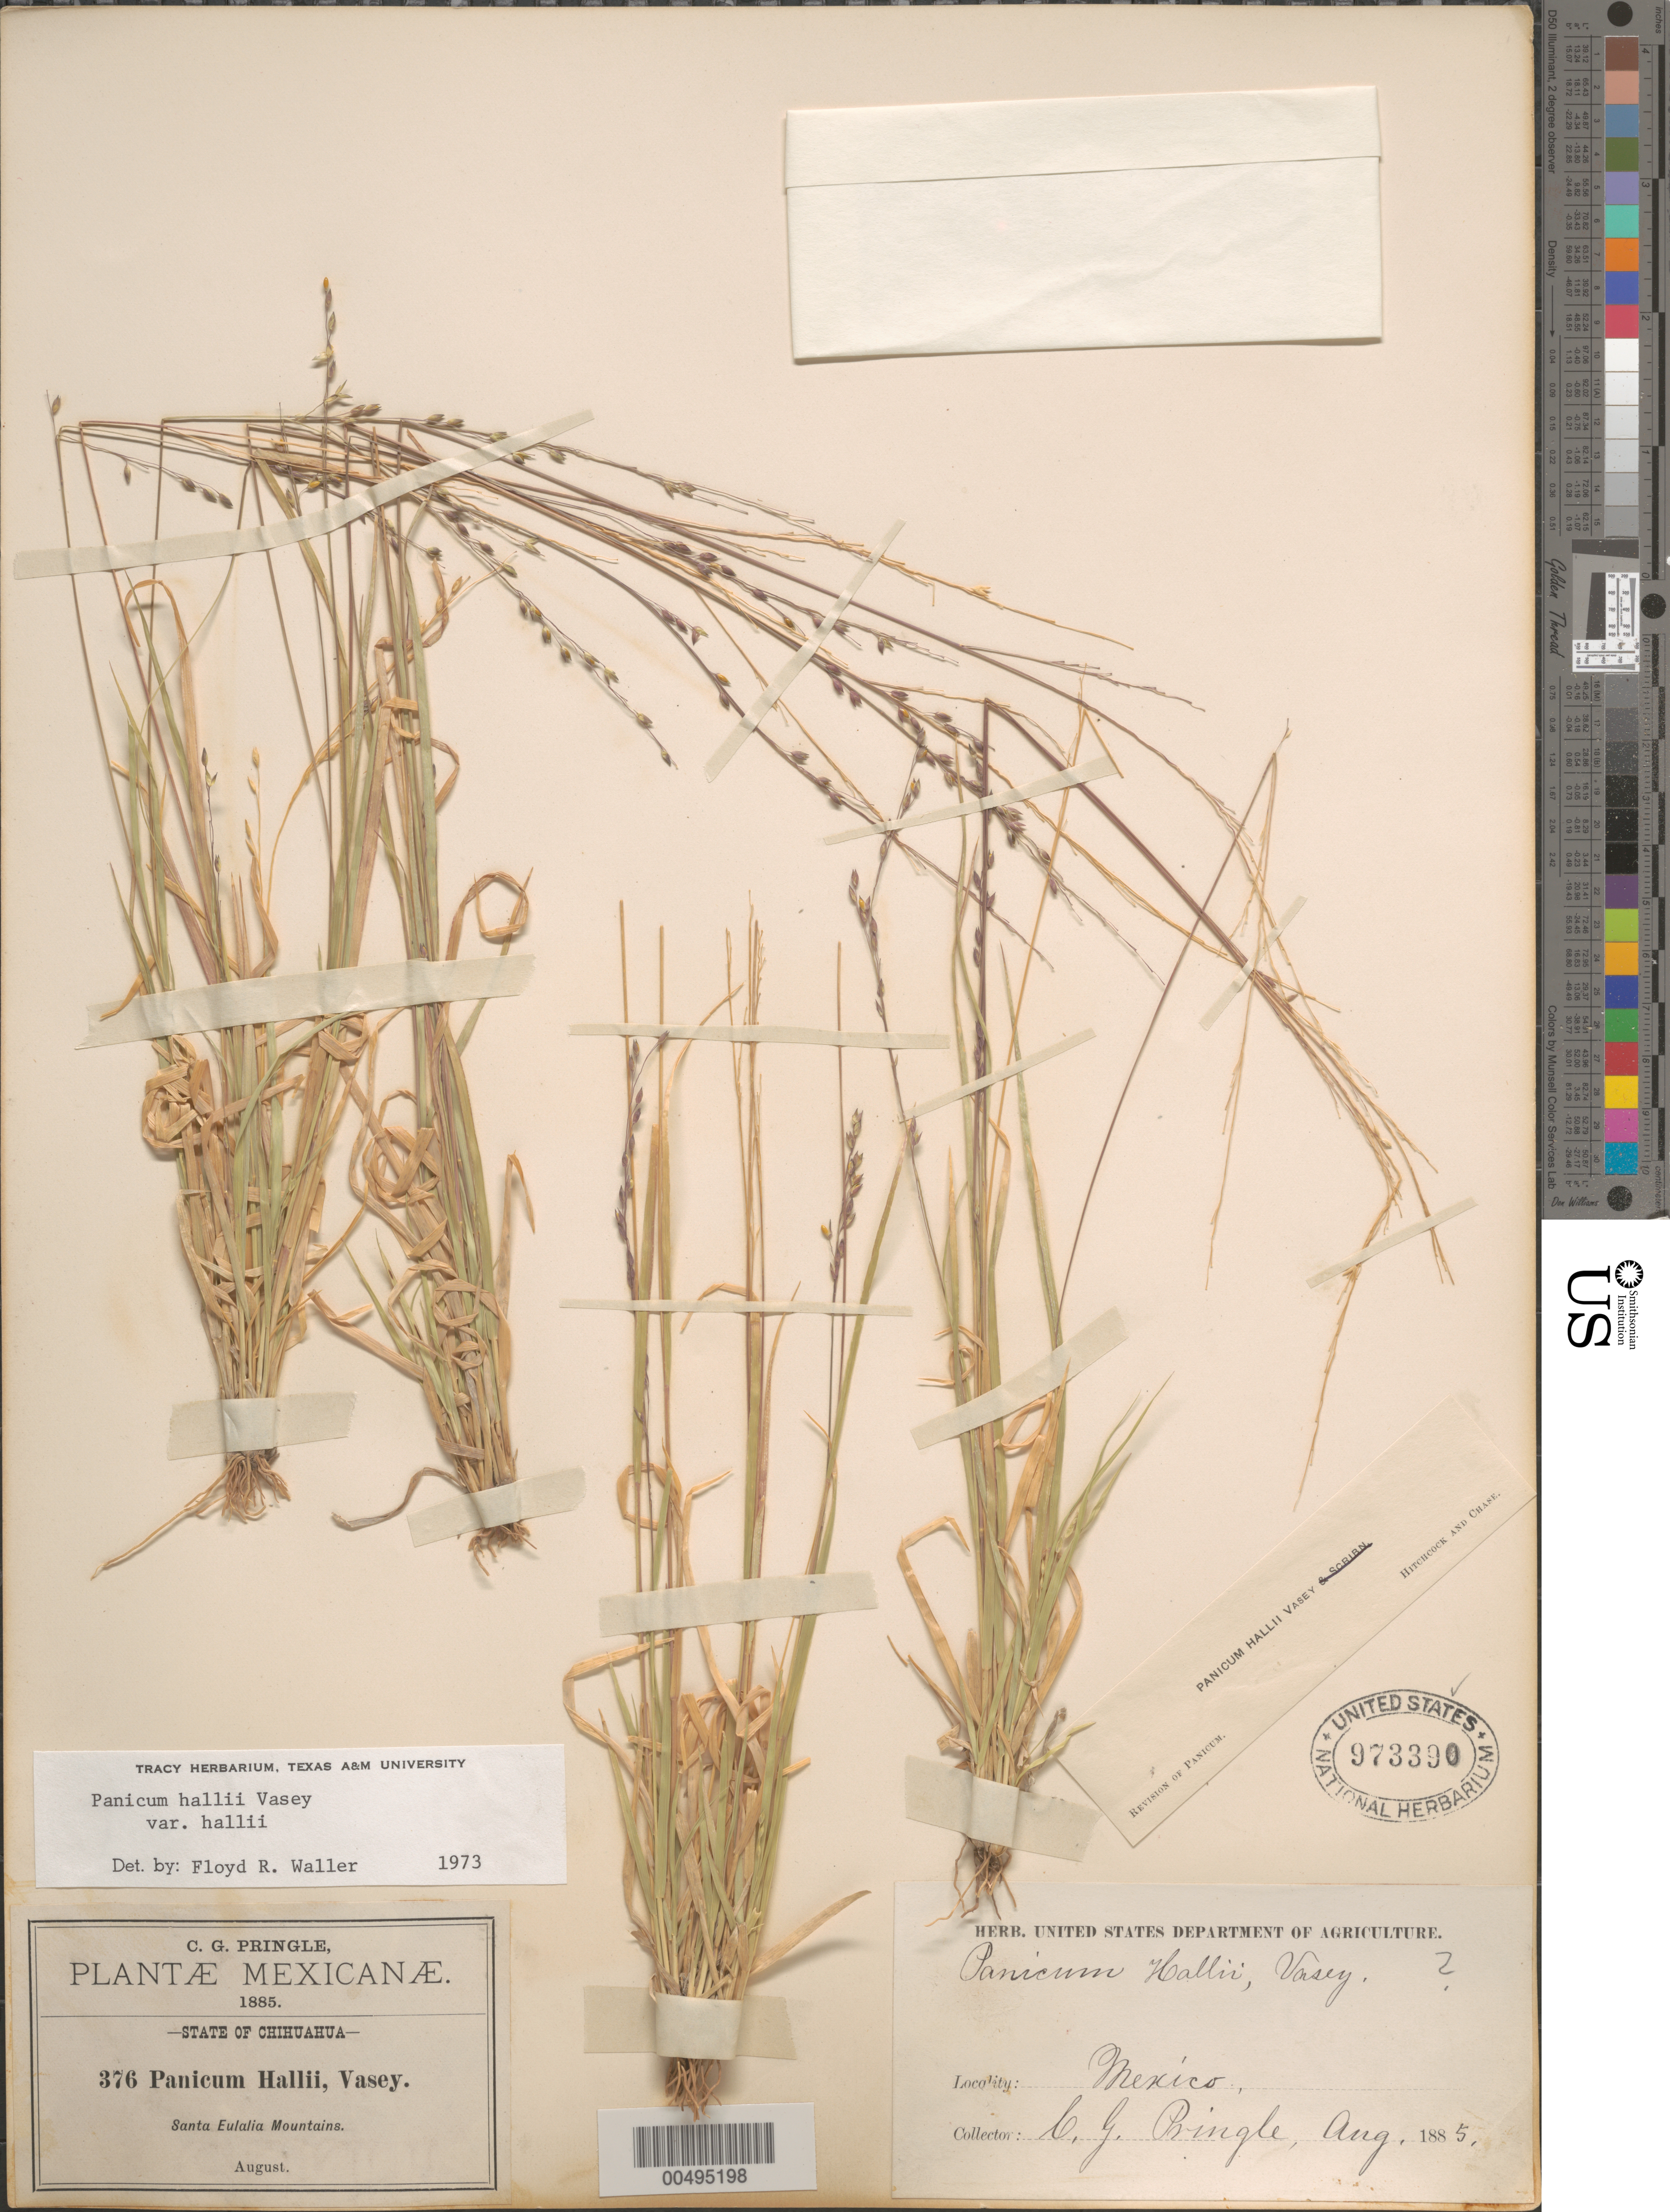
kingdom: Plantae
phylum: Tracheophyta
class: Liliopsida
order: Poales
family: Poaceae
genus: Panicum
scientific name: Panicum hallii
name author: Vasey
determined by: Waller, F. R.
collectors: C. G. Pringle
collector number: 376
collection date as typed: Aug 1885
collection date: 1885-08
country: Mexico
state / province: Chihuahua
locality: Santa Eulalia Mts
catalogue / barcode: US 973390